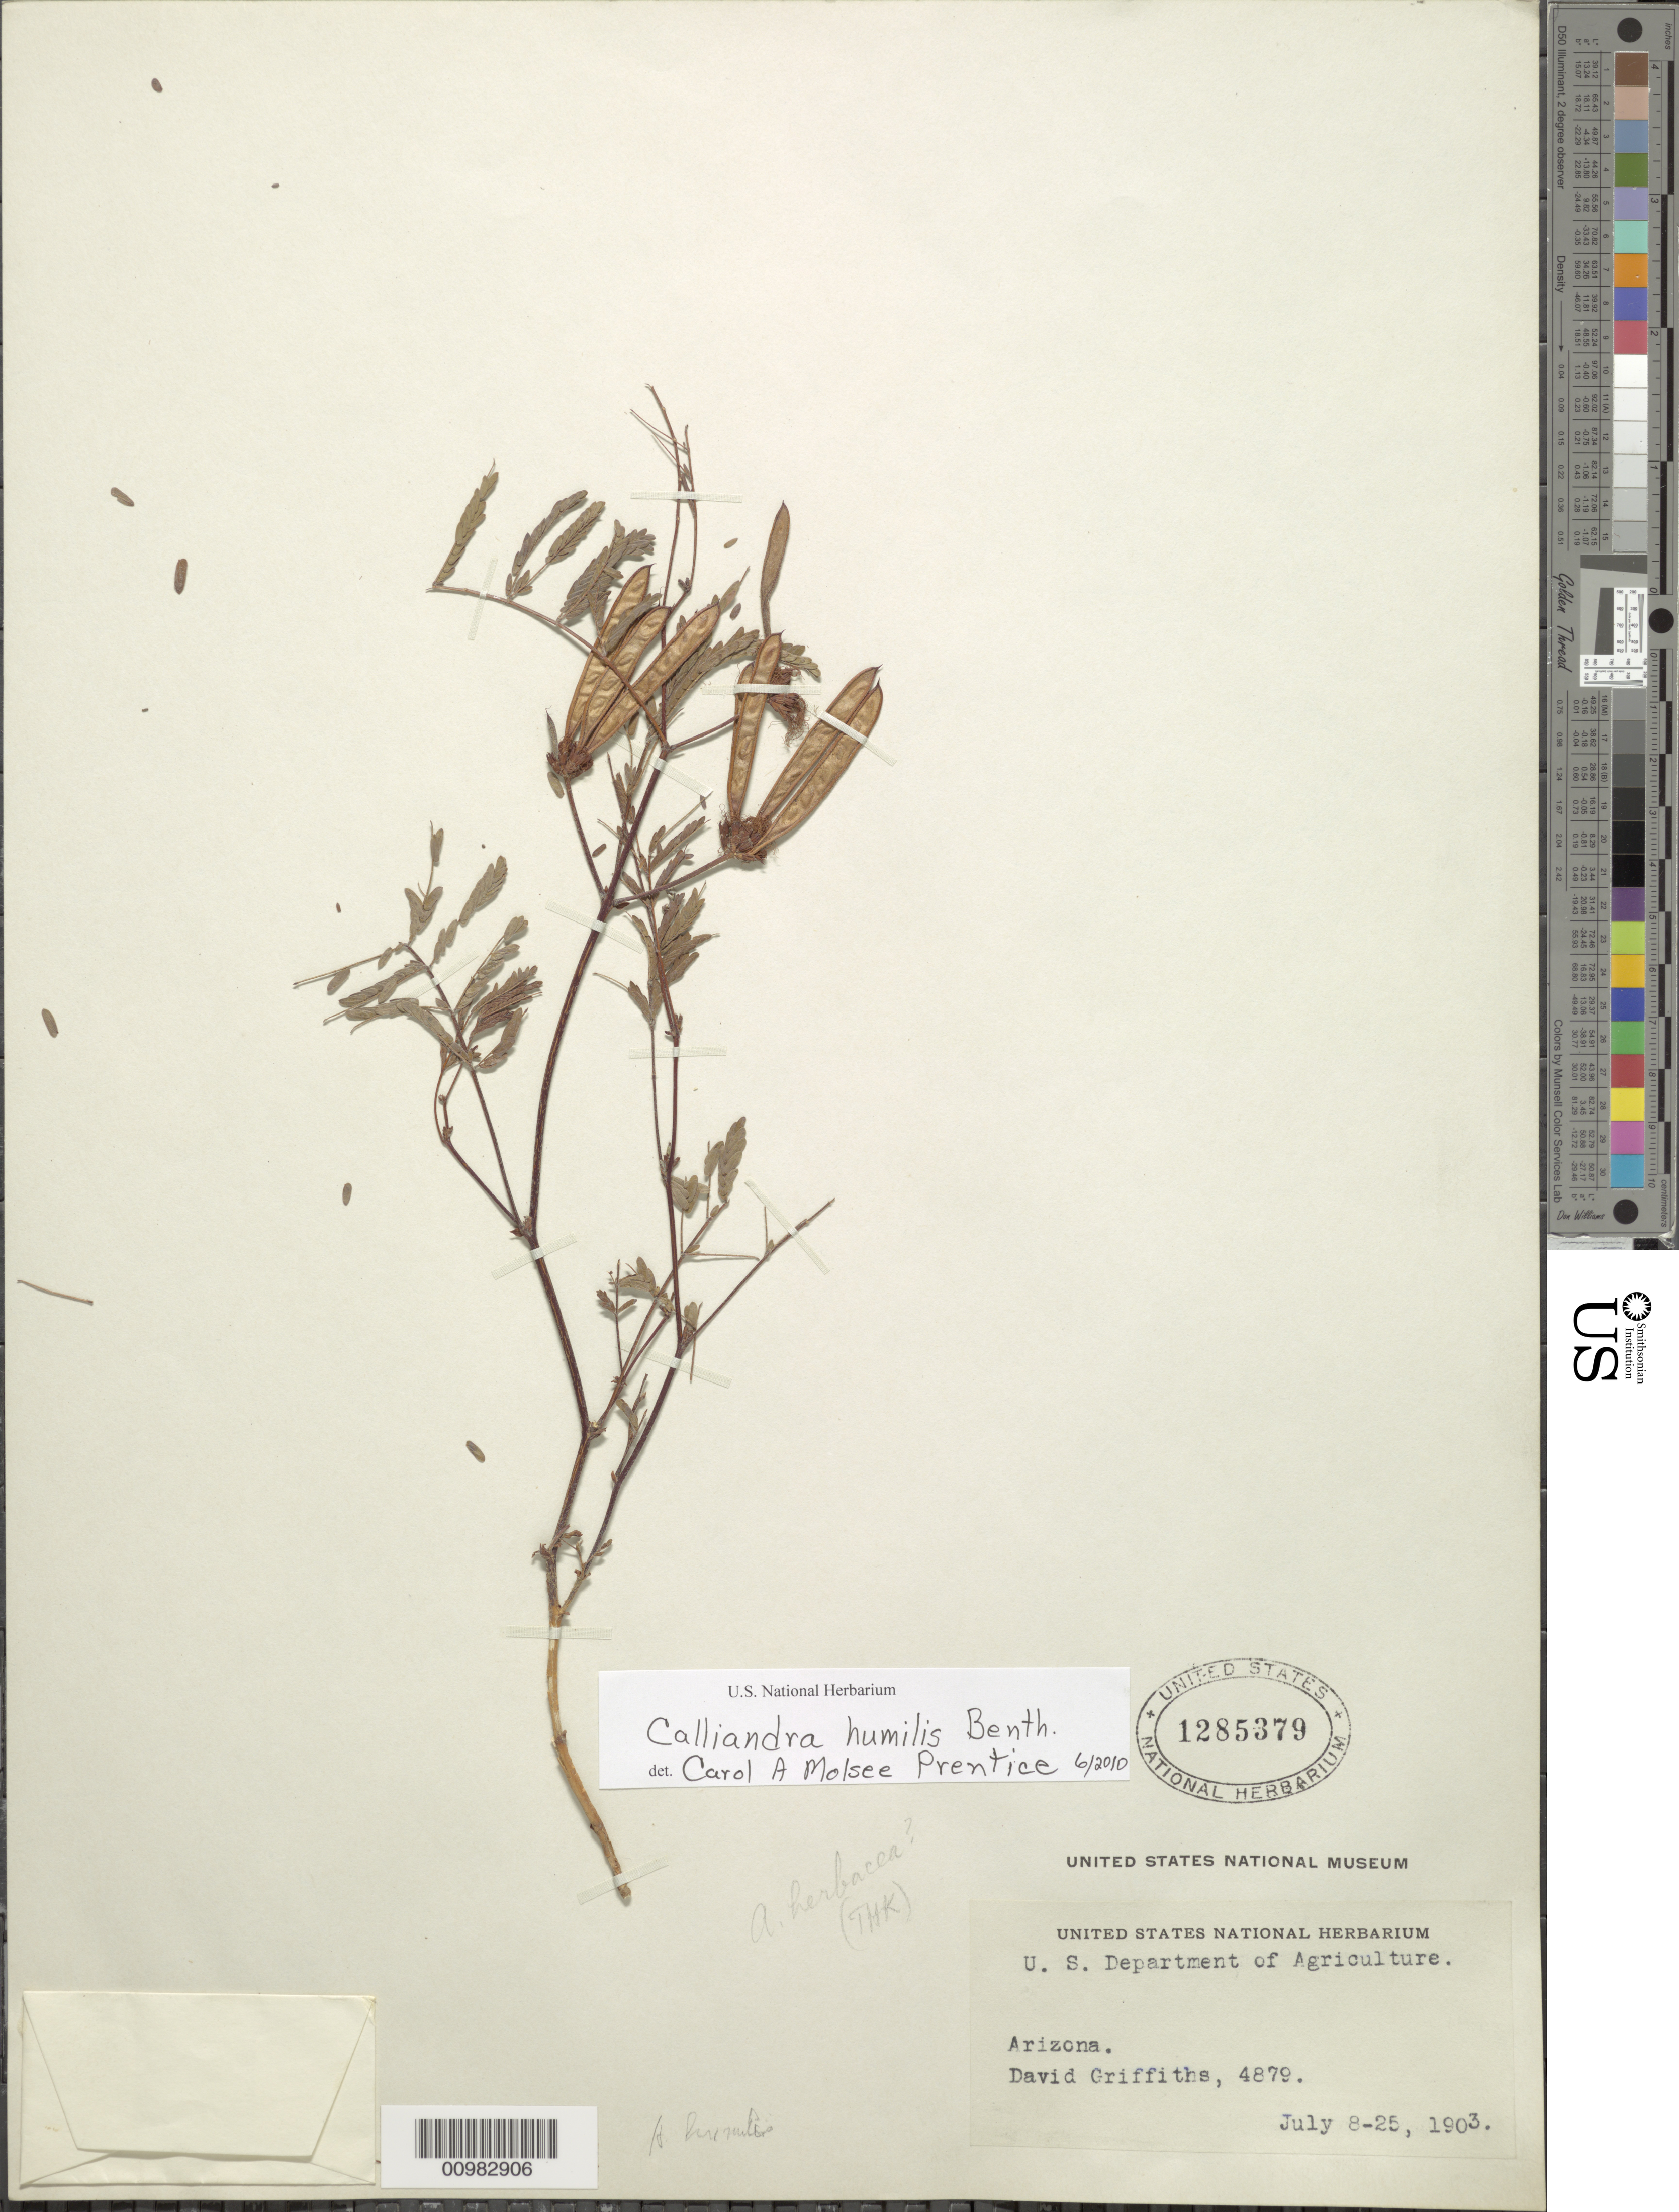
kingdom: Plantae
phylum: Tracheophyta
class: Magnoliopsida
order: Fabales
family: Fabaceae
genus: Calliandra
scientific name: Calliandra humilis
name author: Benth.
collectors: D. Griffiths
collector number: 4879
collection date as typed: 08 Jul 1903 to 25 Jul 1903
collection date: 1903-07-08/1903-07-25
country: United States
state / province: Arizona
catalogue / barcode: US 1285379